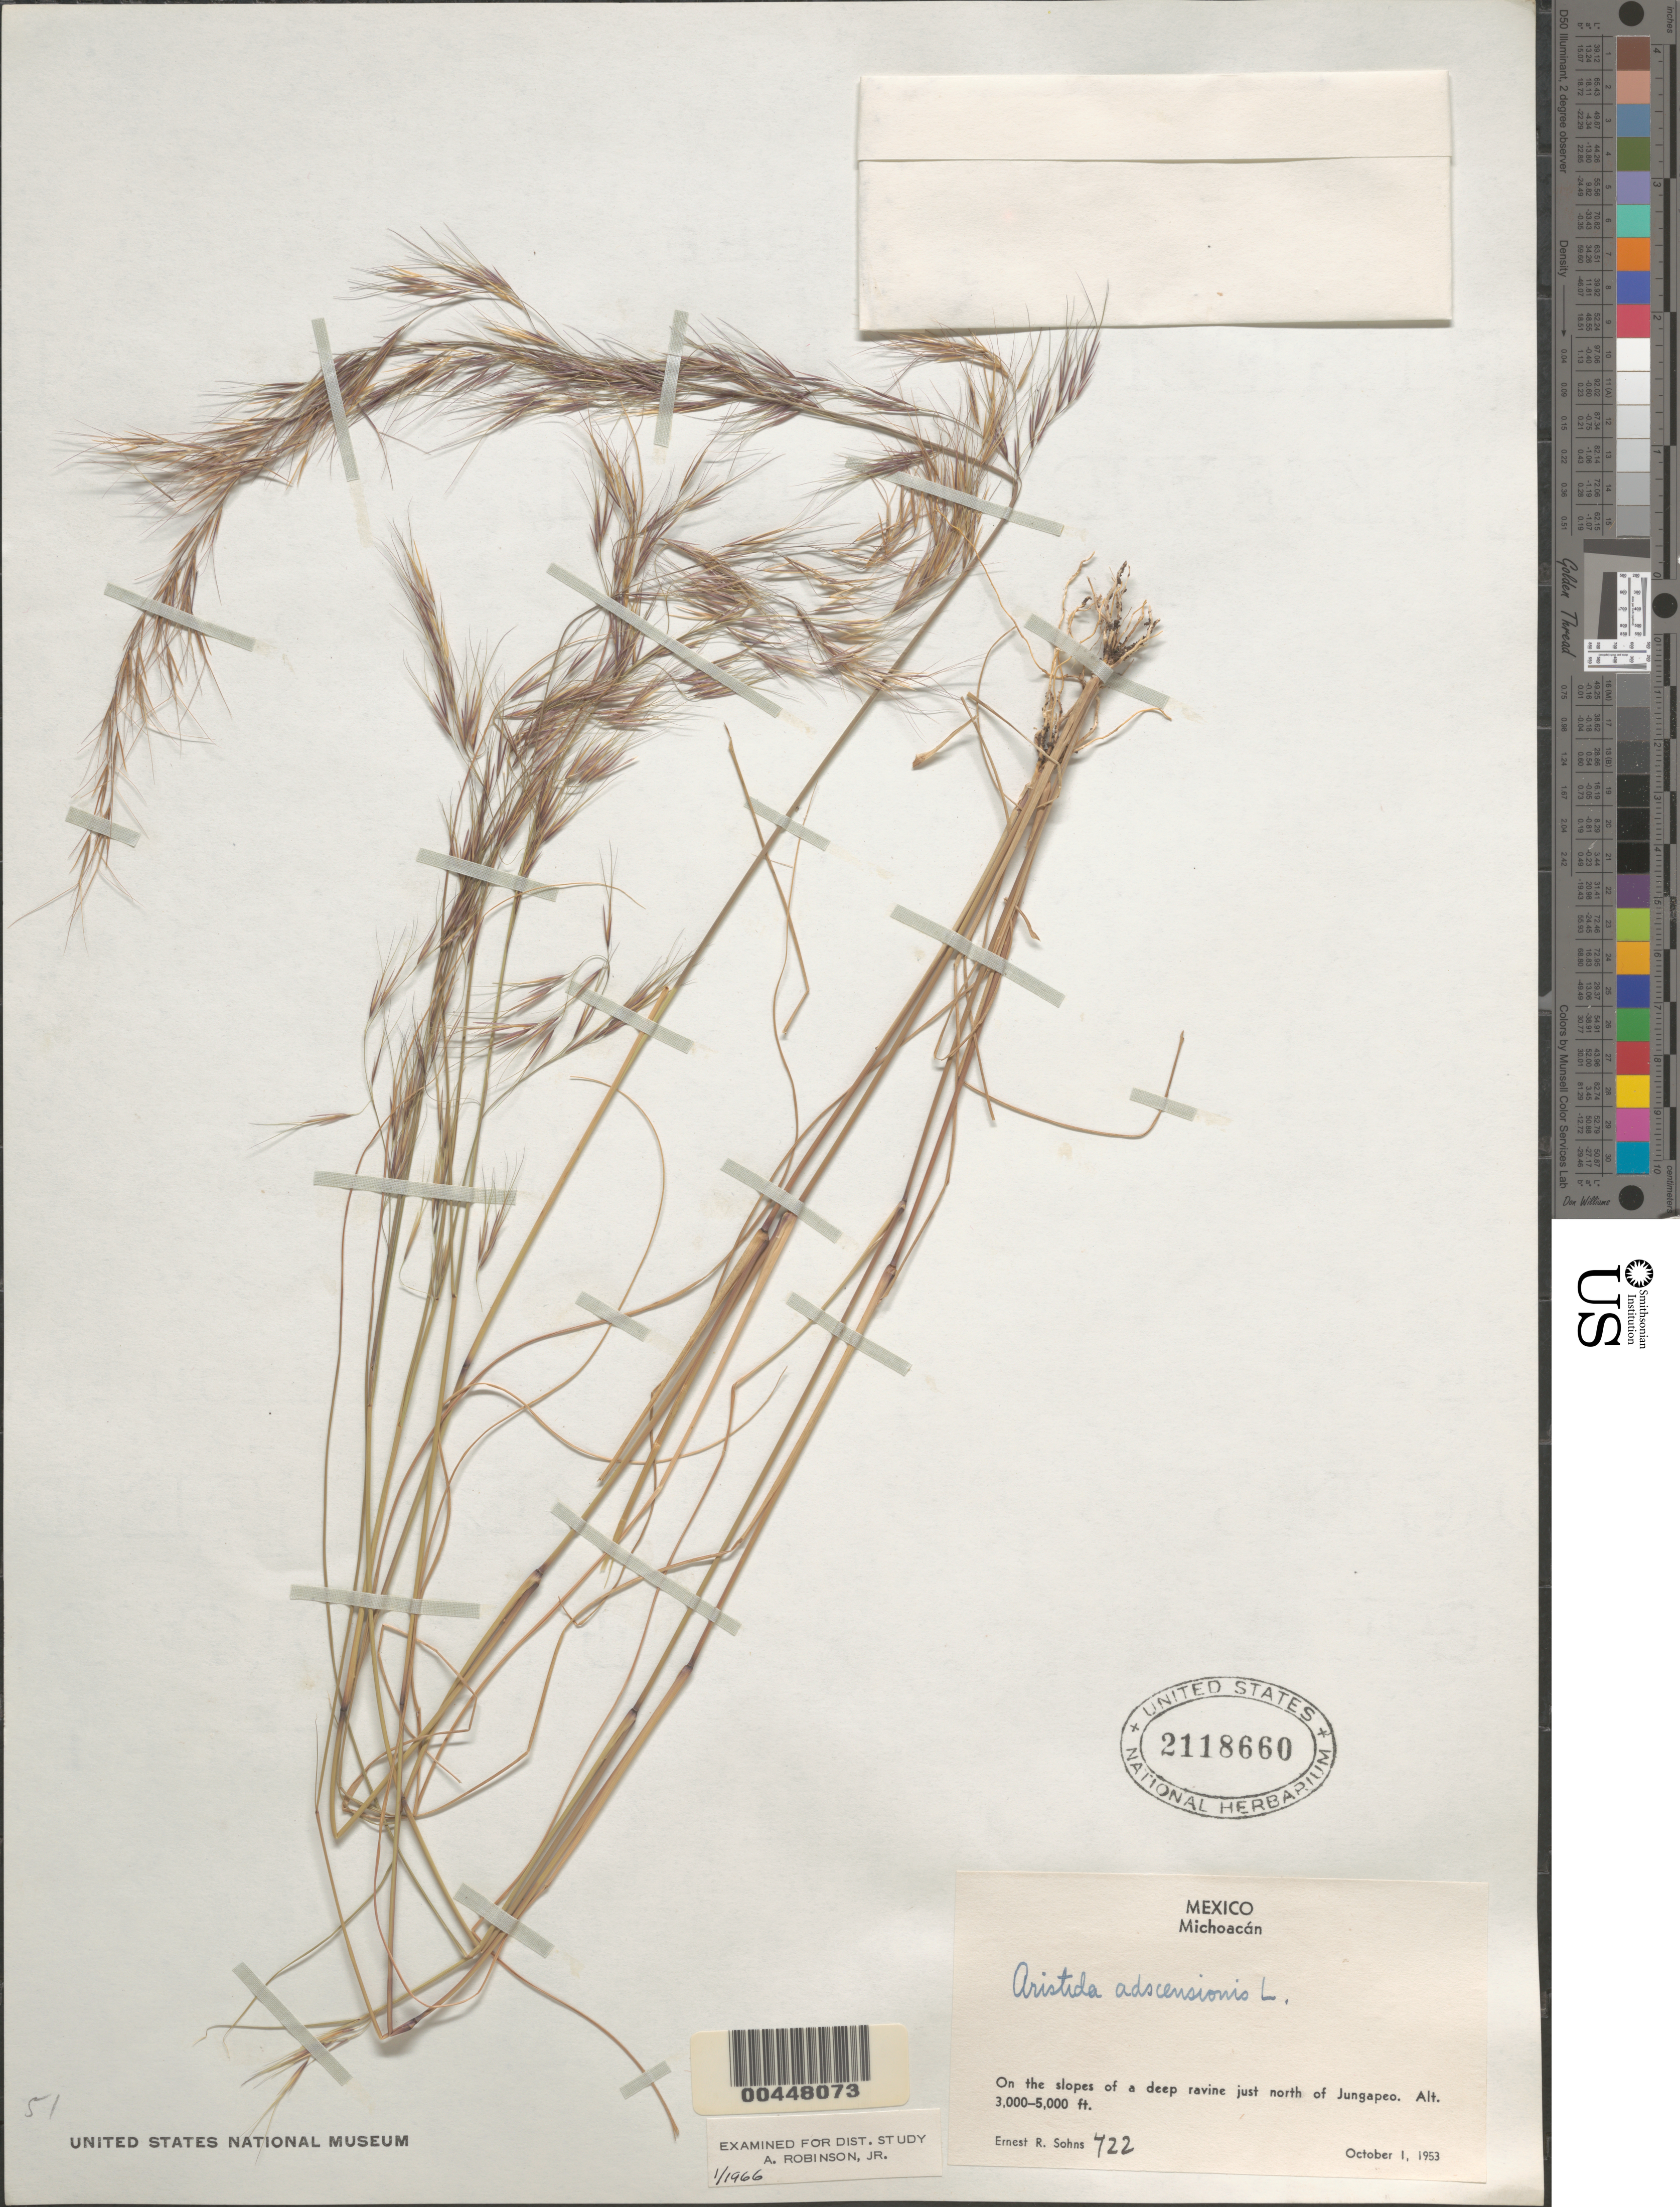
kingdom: Plantae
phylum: Tracheophyta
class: Liliopsida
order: Poales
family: Poaceae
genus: Aristida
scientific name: Aristida adscensionis var. adscensionis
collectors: E. R. Sohns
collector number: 722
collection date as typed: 1 Oct 1953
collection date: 1953-10-01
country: Mexico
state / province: Michoacán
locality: Deep ravine just N of Jungapeo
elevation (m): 914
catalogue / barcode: US 2118660